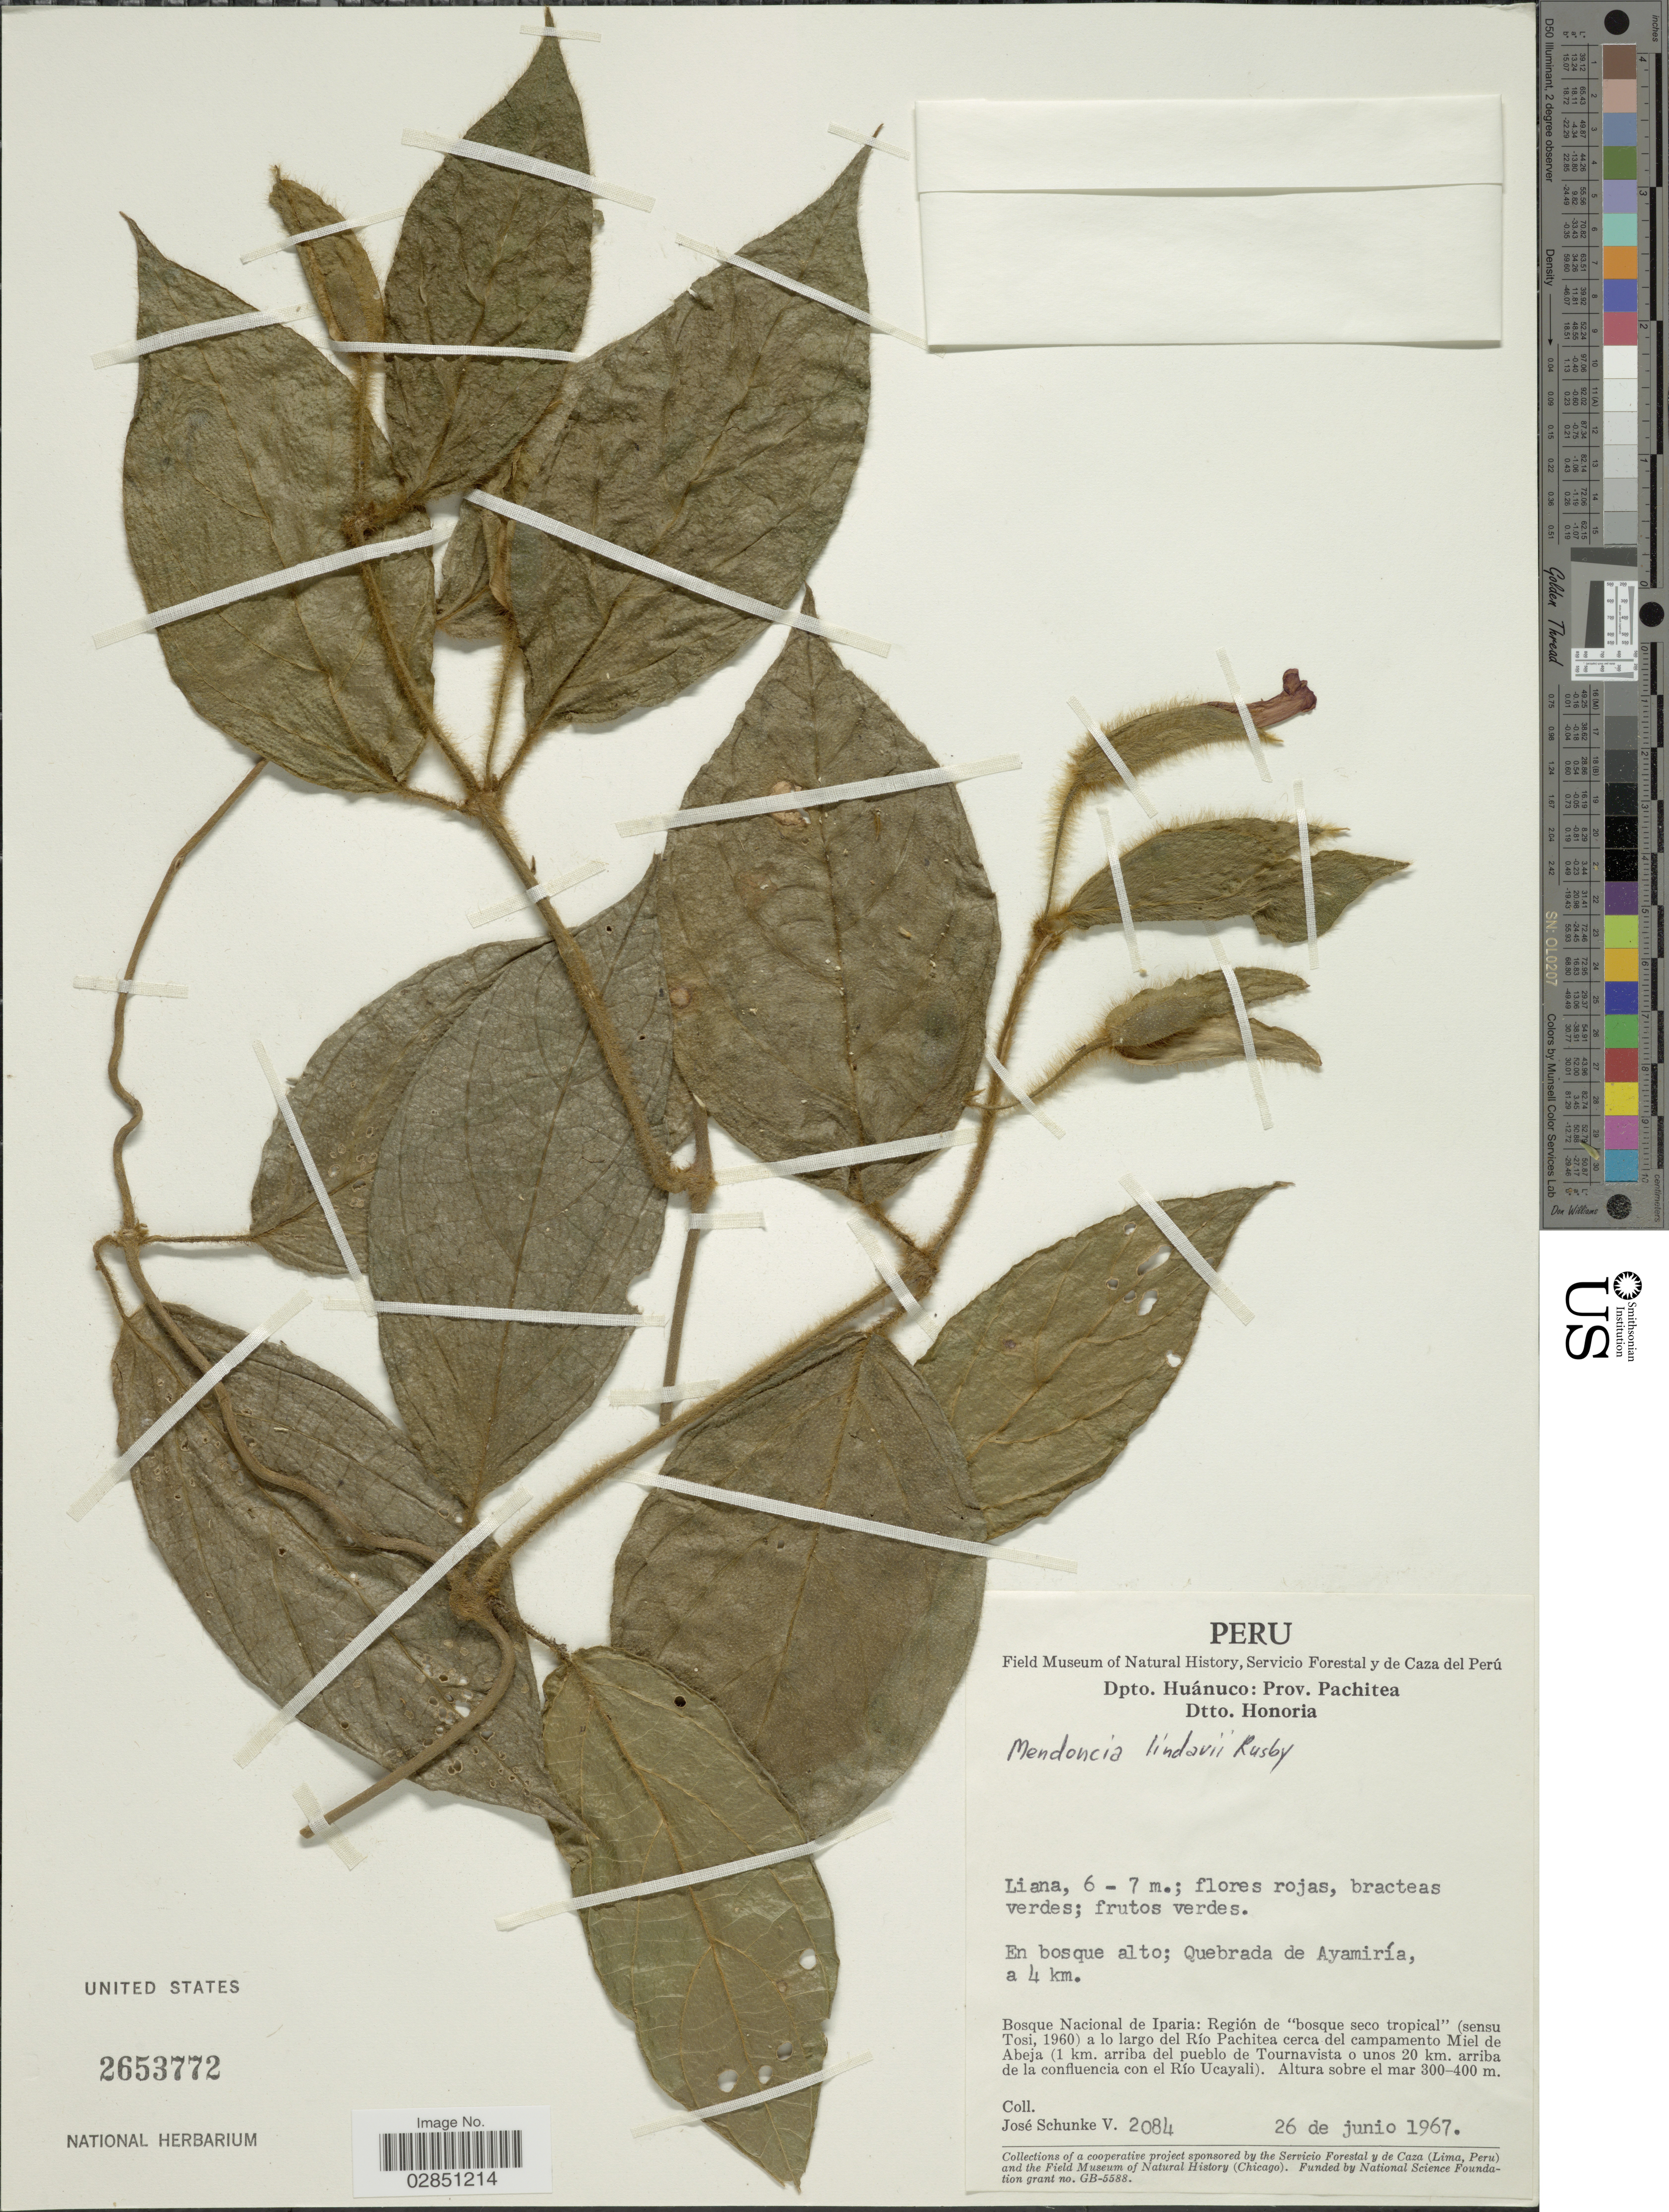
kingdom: Plantae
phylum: Tracheophyta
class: Magnoliopsida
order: Lamiales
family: Acanthaceae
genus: Mendoncia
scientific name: Mendoncia lindavii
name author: Rusby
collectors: J. Schunke Vigo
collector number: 2084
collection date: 1967-06-26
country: Peru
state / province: Huánuco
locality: Dpto. Huánuco: Prov. Pachitea. Dtto. Honoria. Bosque Nacional de Iparia: Región de "bosque seco tropical" (sensu Tosi, 1960) a lo largo del Río Pachitea cerca del campamento Miel de Abeja (1 km. arriba del pueblo de Tournavista o unos 20 km. arriba de confluencia con el Río Ucayali).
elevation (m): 300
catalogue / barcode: US 2653772